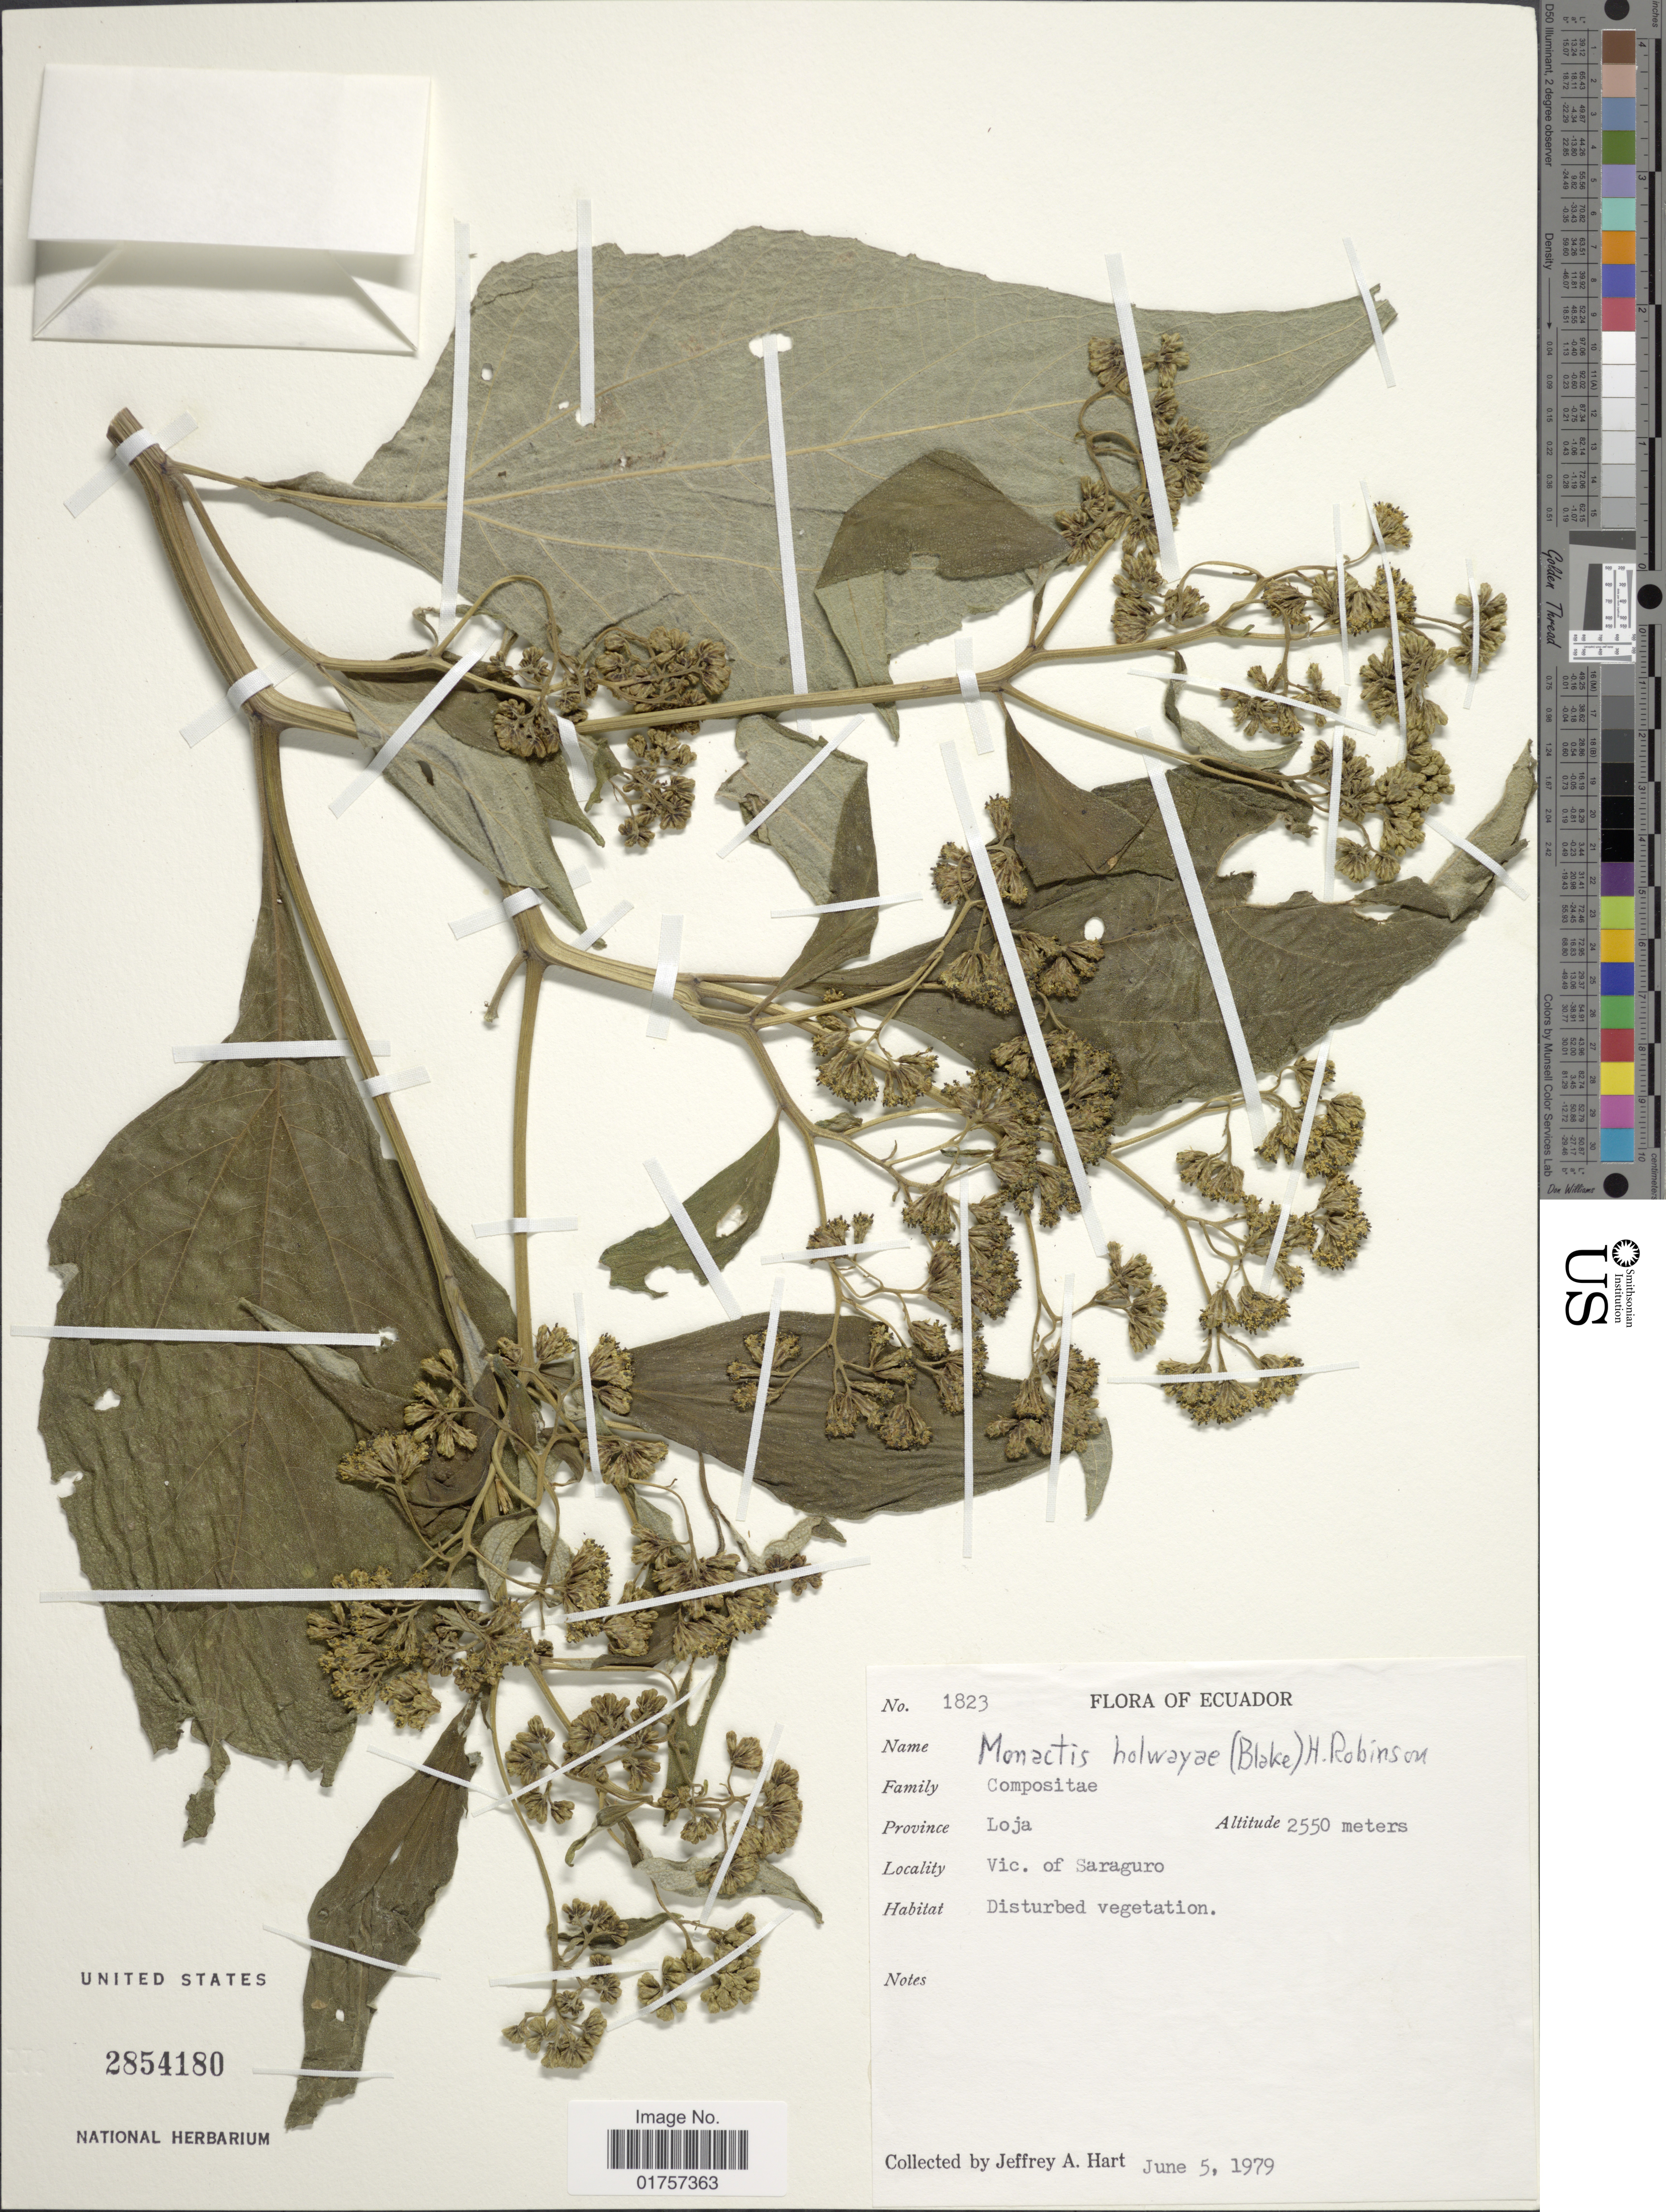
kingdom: Plantae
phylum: Tracheophyta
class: Magnoliopsida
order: Asterales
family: Asteraceae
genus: Monactis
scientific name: Monactis holwayae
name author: (S.F. Blake) H. Rob.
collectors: J. A. Hart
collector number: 1823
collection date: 1979-06-05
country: Ecuador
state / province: Loja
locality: Vic. of Saraguro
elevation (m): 2550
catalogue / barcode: US 2854180